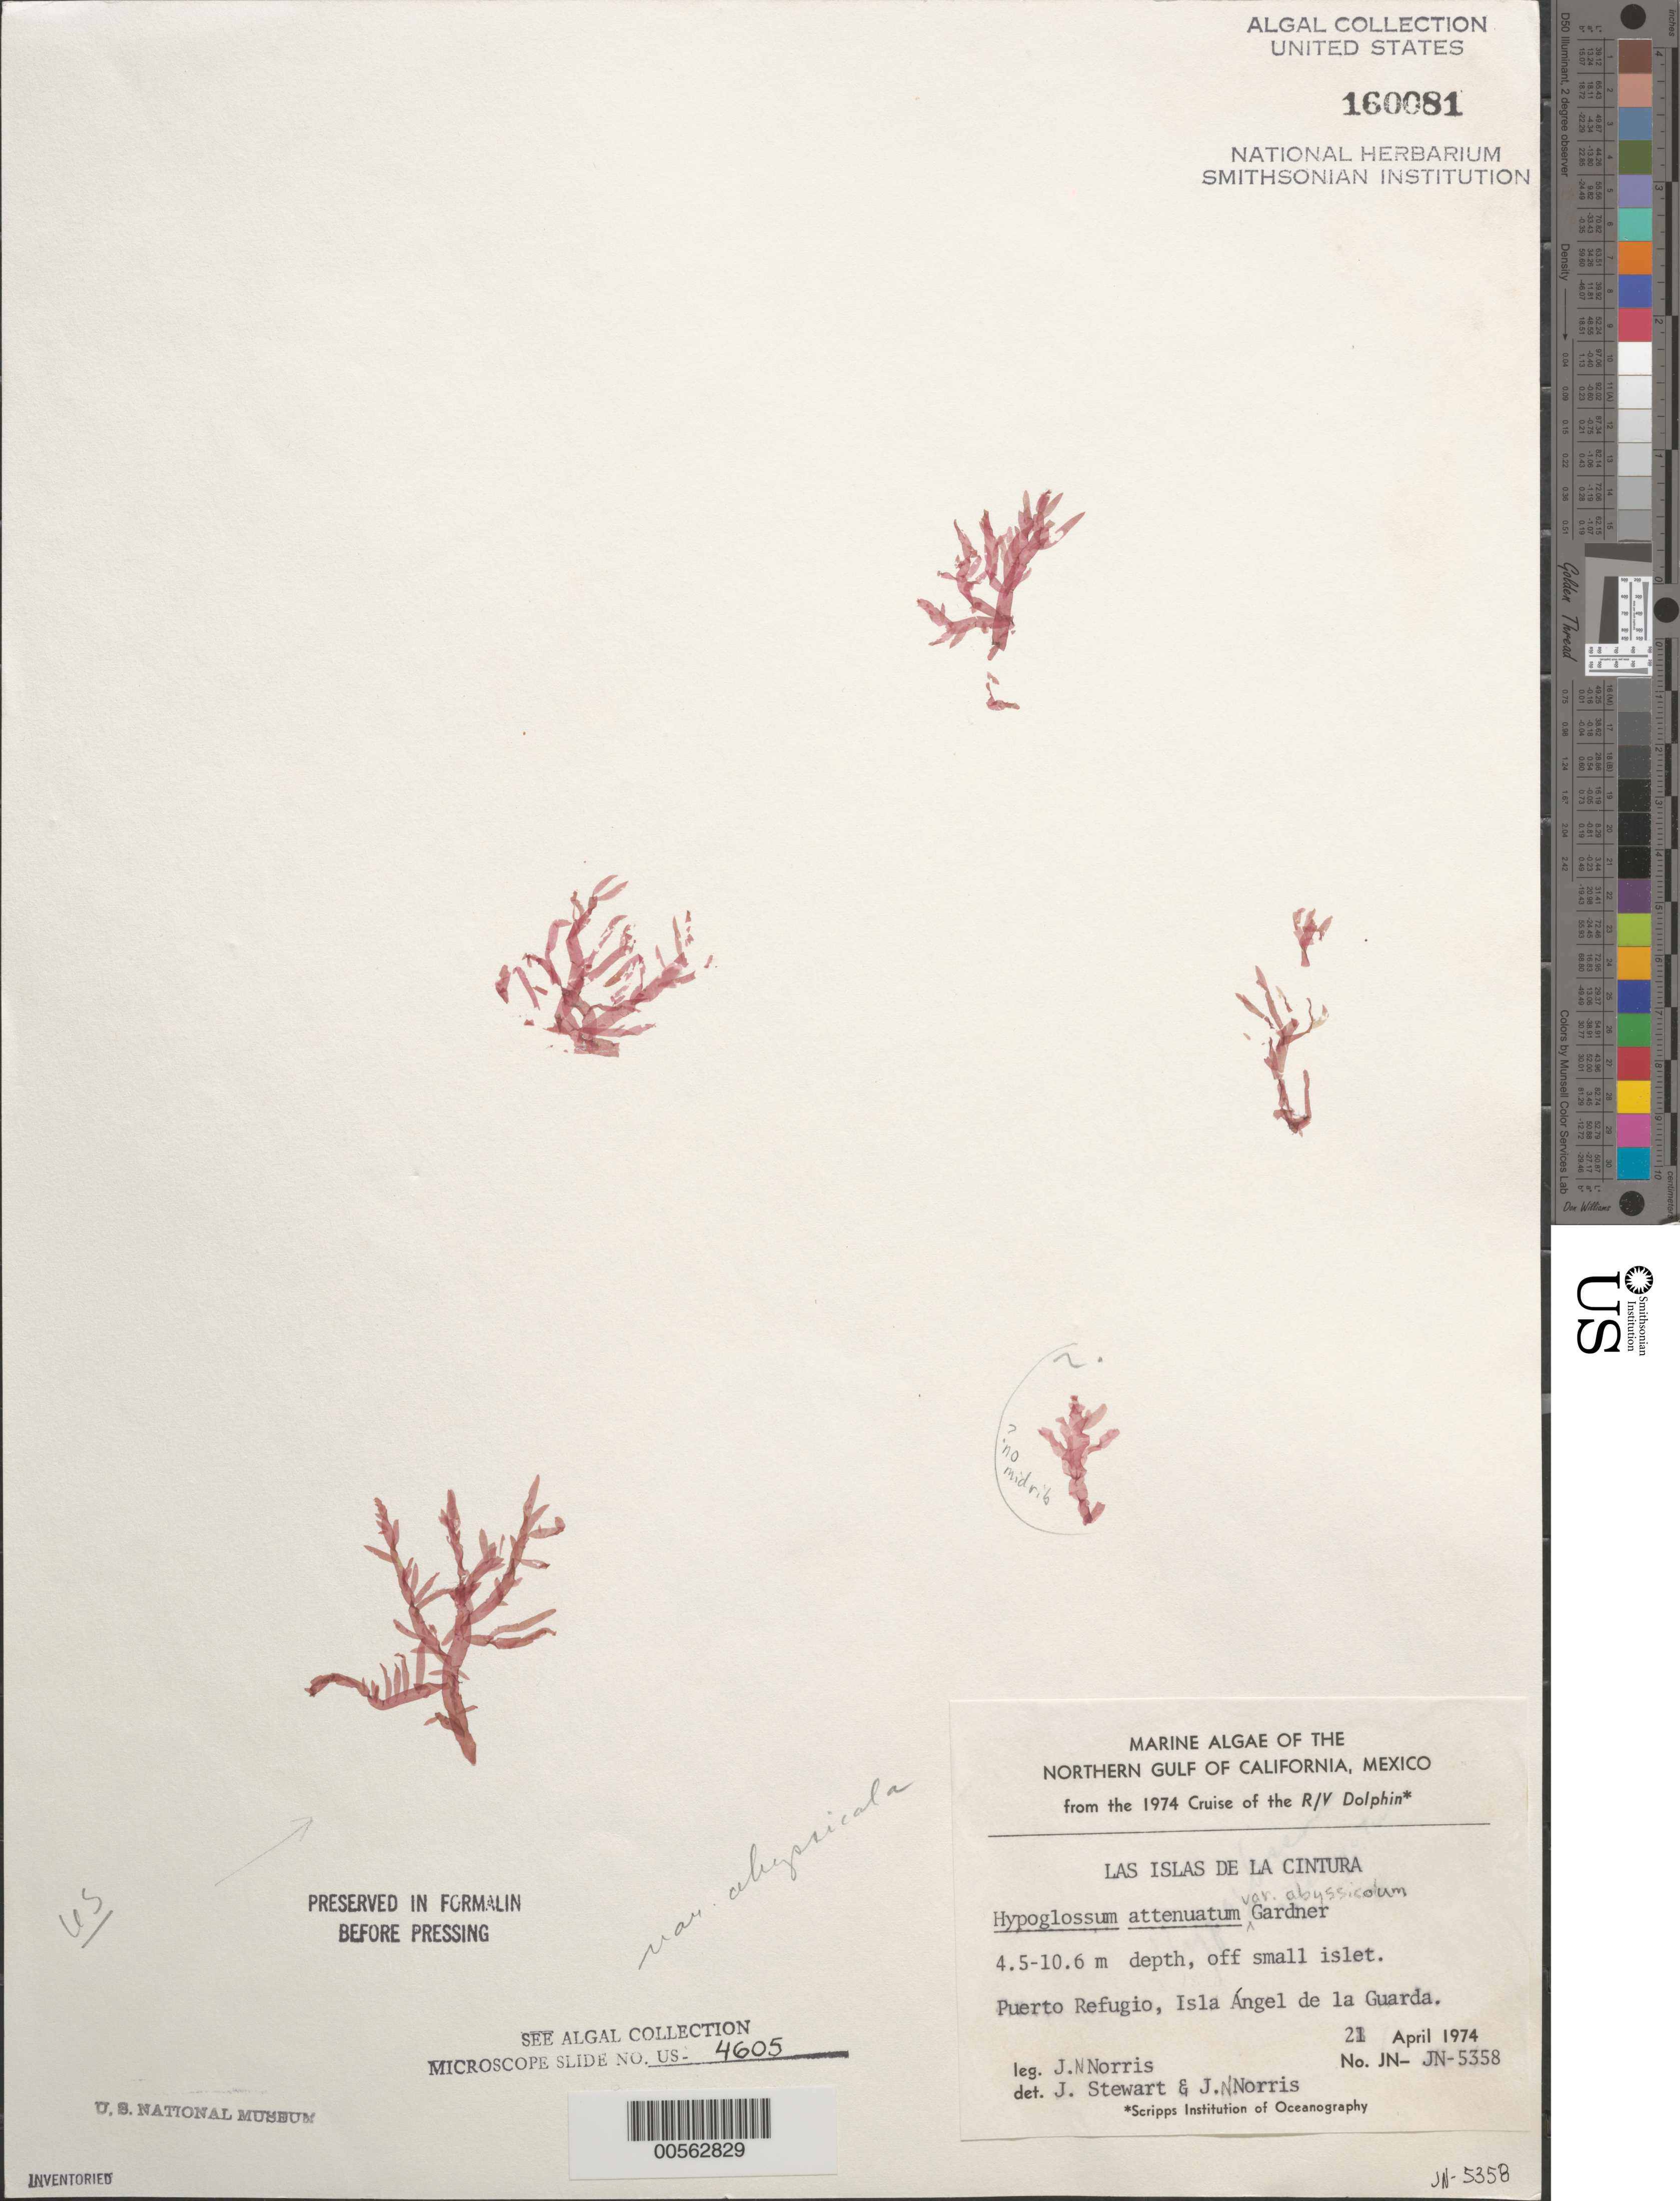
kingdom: Plantae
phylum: Rhodophyta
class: Florideophyceae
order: Ceramiales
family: Delesseriaceae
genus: Hypoglossum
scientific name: Hypoglossum attenuatum var. abyssicolum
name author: (W.R. Taylor) E.Y. Dawson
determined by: Stewart, J.; Norris, J. N.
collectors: J. N. Norris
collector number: JN-5358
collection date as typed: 21 Apr 1974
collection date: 1974-04-21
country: Mexico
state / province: Baja California Norte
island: Isla Angel de la Guarda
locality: Puerto Refugio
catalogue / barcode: US 160081